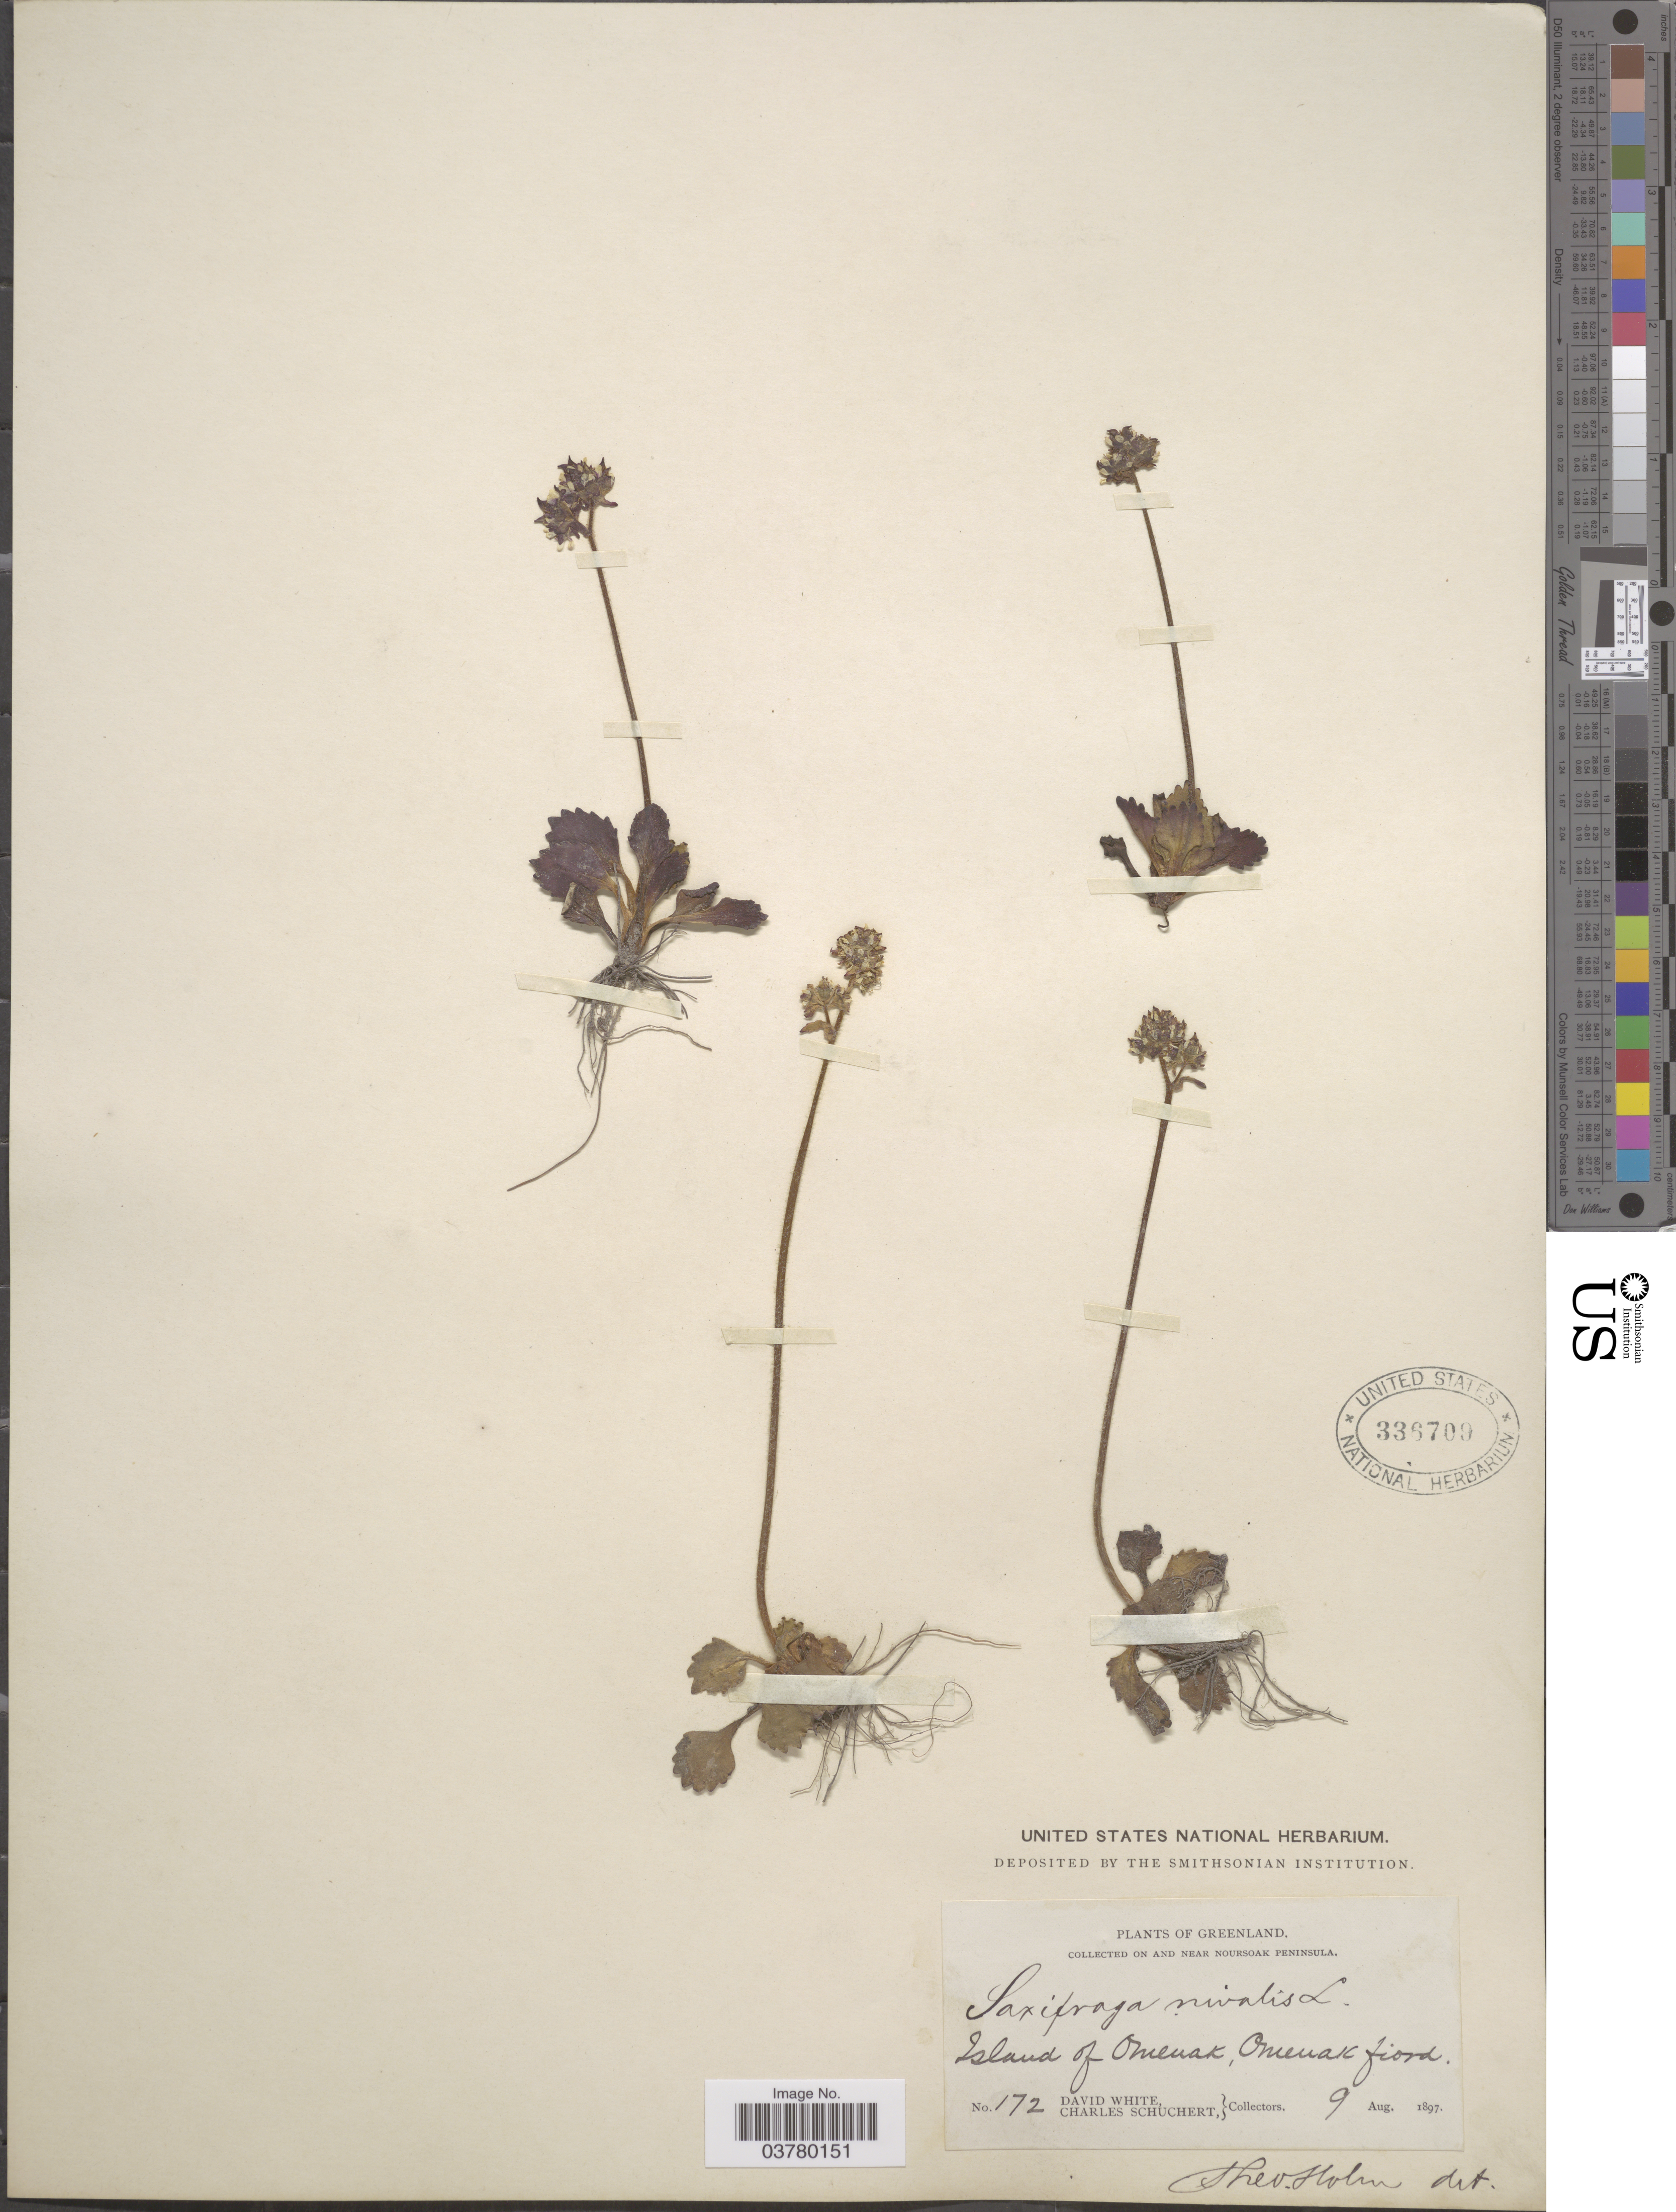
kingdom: Plantae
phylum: Tracheophyta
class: Magnoliopsida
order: Saxifragales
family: Saxifragaceae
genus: Micranthes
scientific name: Micranthes nivalis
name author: (L.) Small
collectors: D. White & C. Schuchert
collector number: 172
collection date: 1897-08-09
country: Greenland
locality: On and near Noursoak Peninsula. Island of Omenak, Omenak fiord.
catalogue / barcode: US 336709